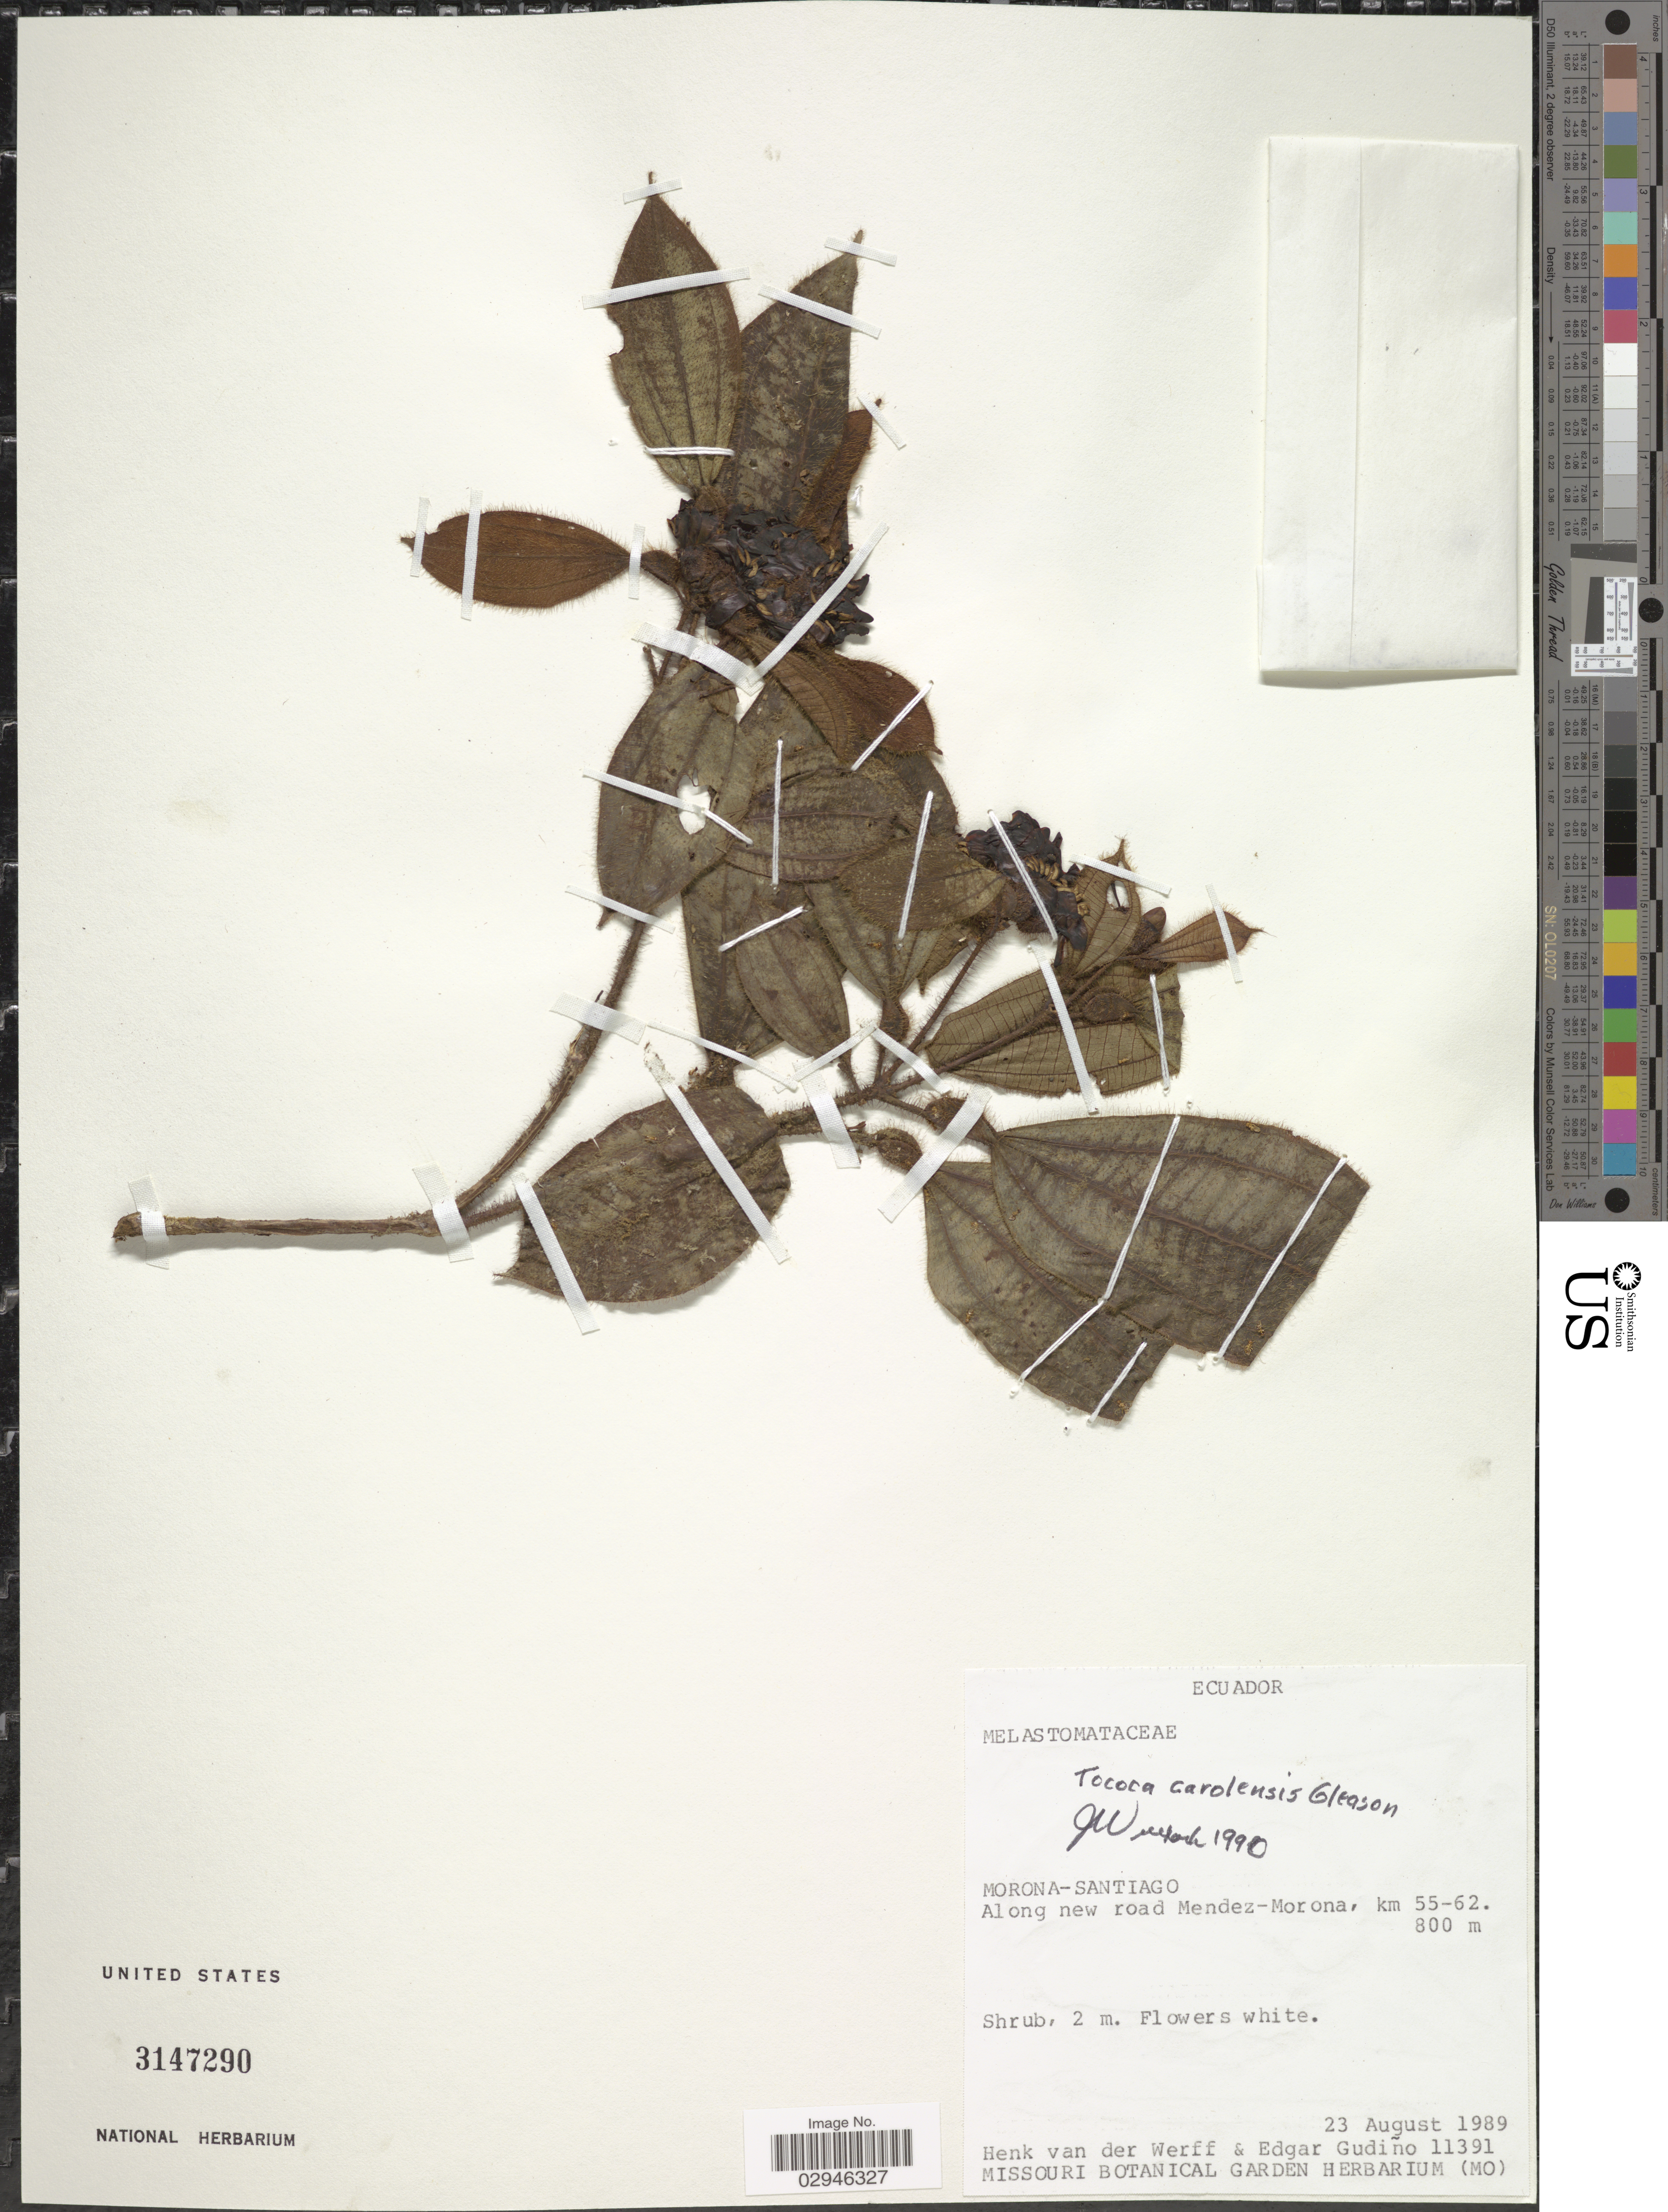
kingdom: Plantae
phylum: Tracheophyta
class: Magnoliopsida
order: Myrtales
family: Melastomataceae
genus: Tococa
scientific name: Tococa carolensis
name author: Gleason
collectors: H. van der Werff & E. Gudiño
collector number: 11391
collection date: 1989-08-23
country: Ecuador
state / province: Morona-Santiago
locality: Along new road Mendez-Morona, km 55-62.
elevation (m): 800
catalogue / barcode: US 3147290